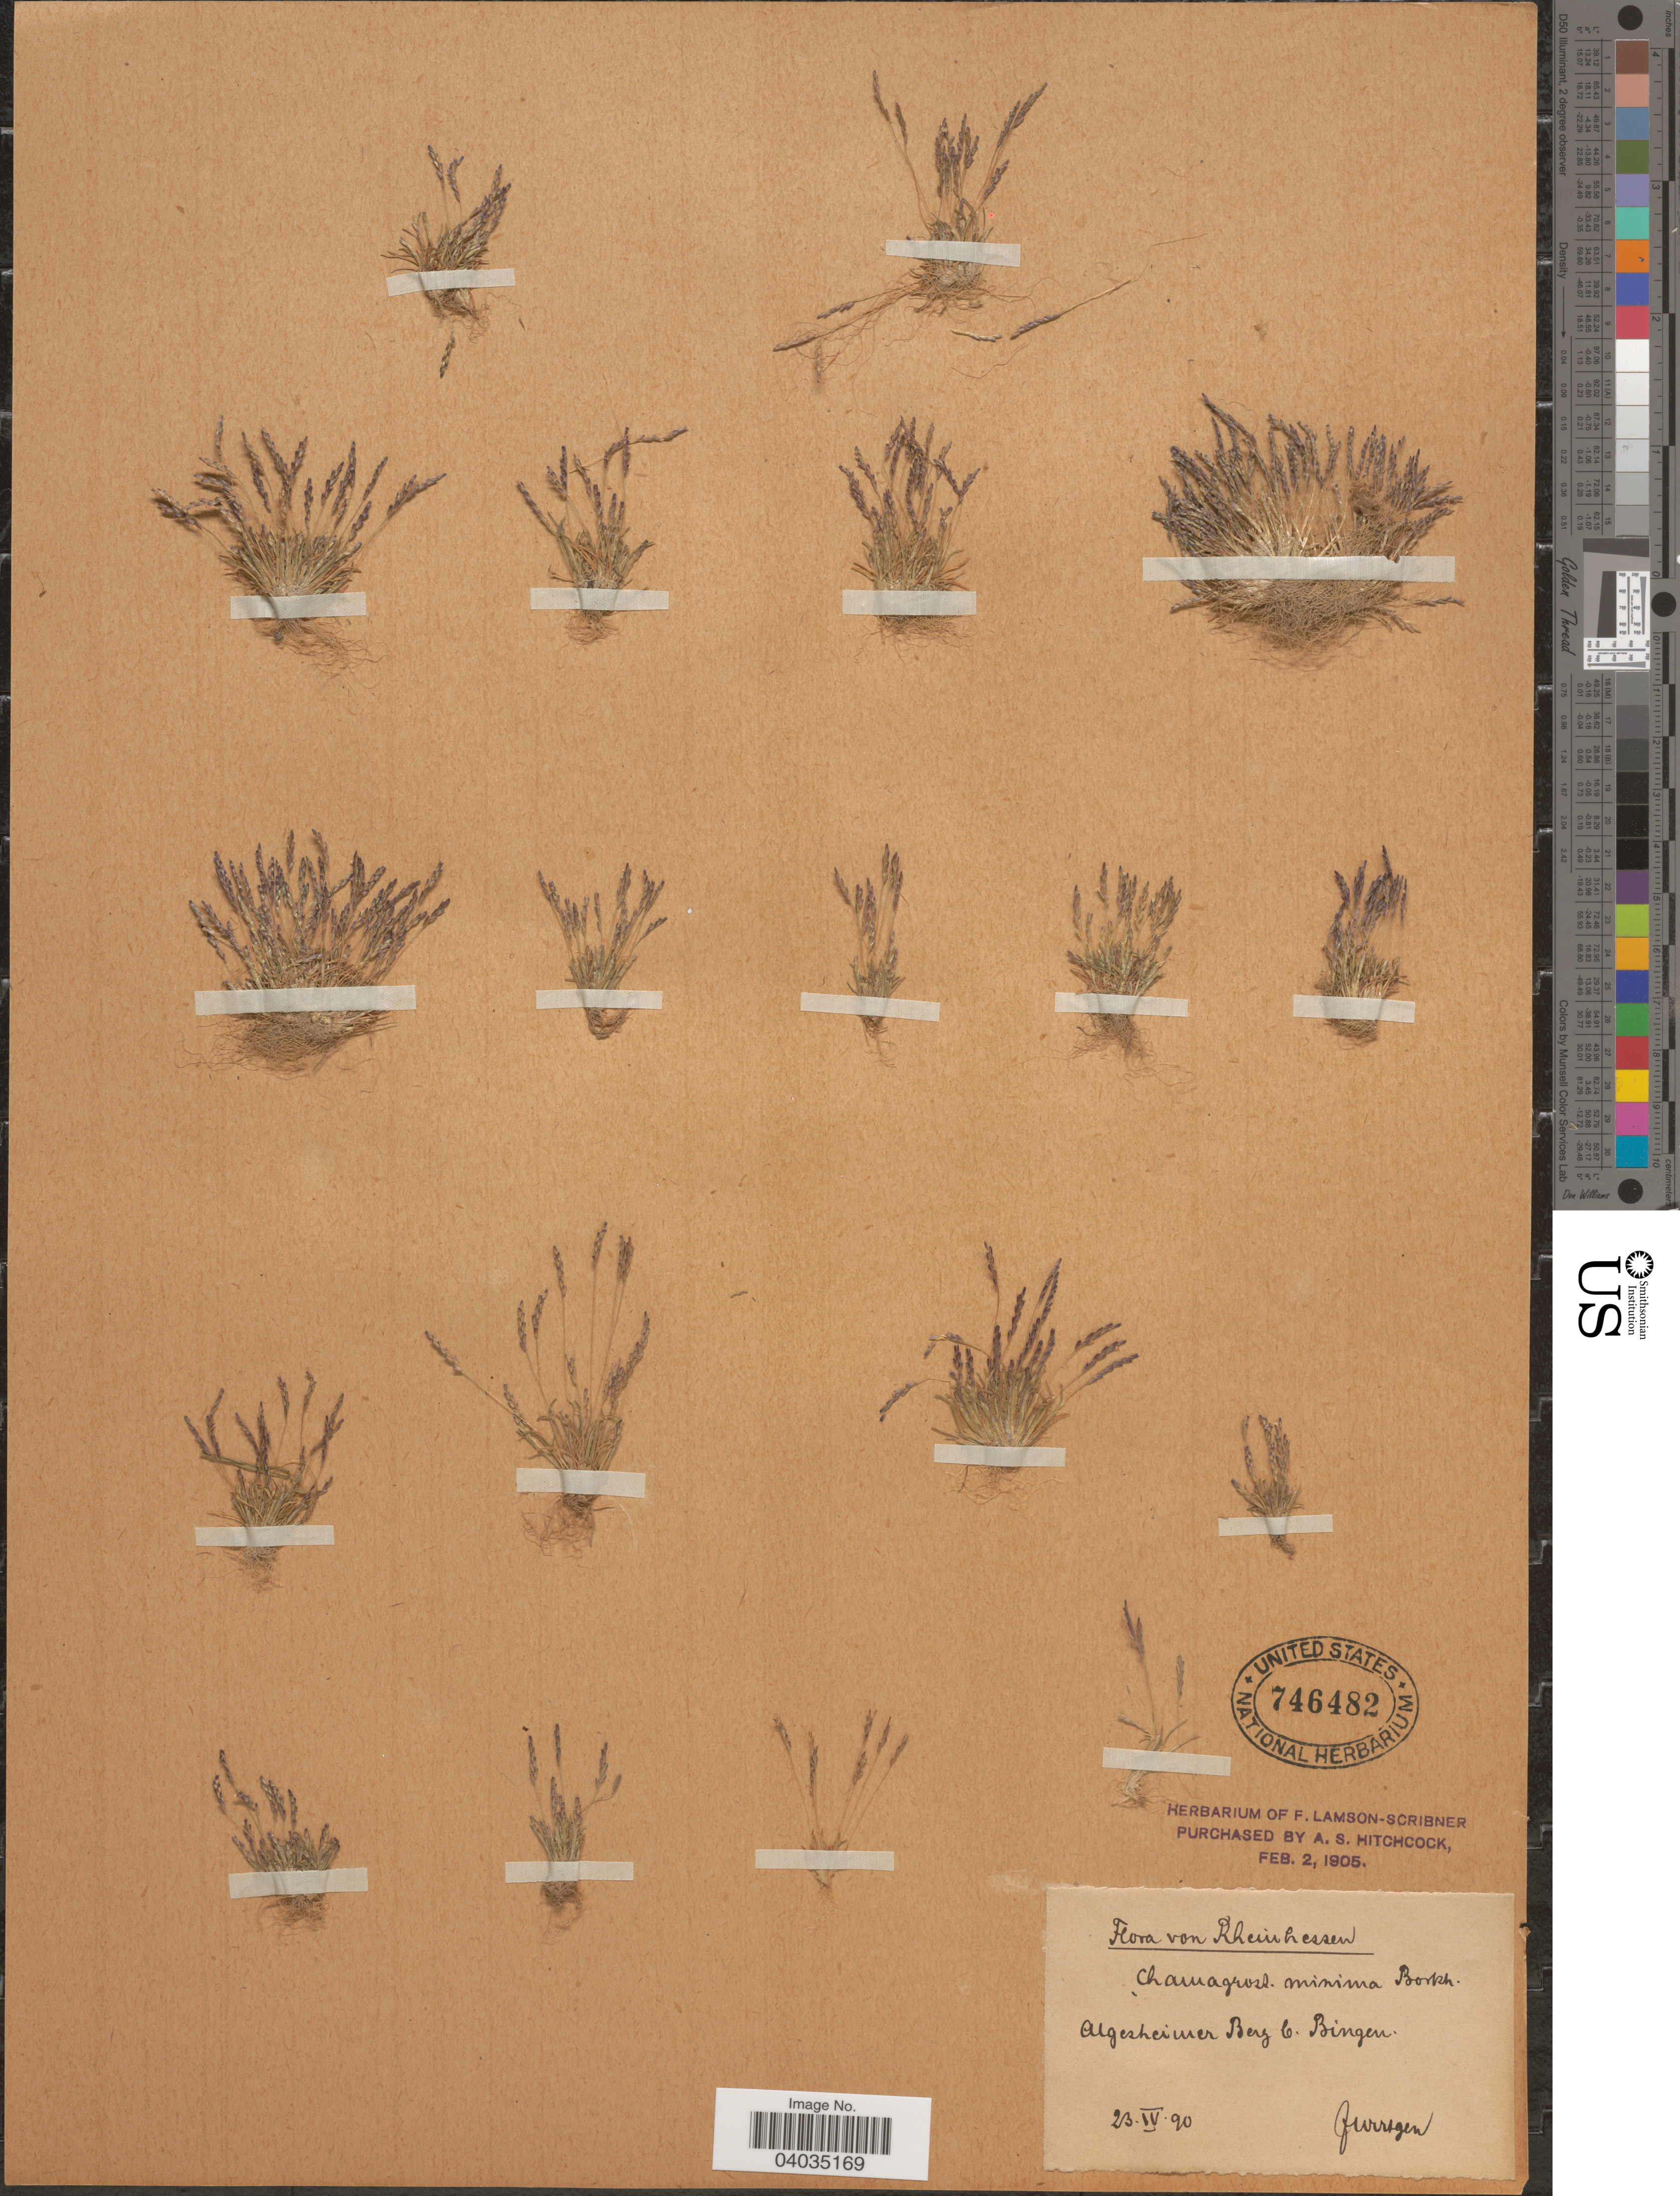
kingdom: Plantae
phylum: Tracheophyta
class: Liliopsida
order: Poales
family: Poaceae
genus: Mibora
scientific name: Mibora minima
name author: (L.) Desv.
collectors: F. Wirtgen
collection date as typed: Transcribed d/m/y: 23/4/90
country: Germany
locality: Rheinhessen. Algesheimer Berg b. Bingen.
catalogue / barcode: US 746482